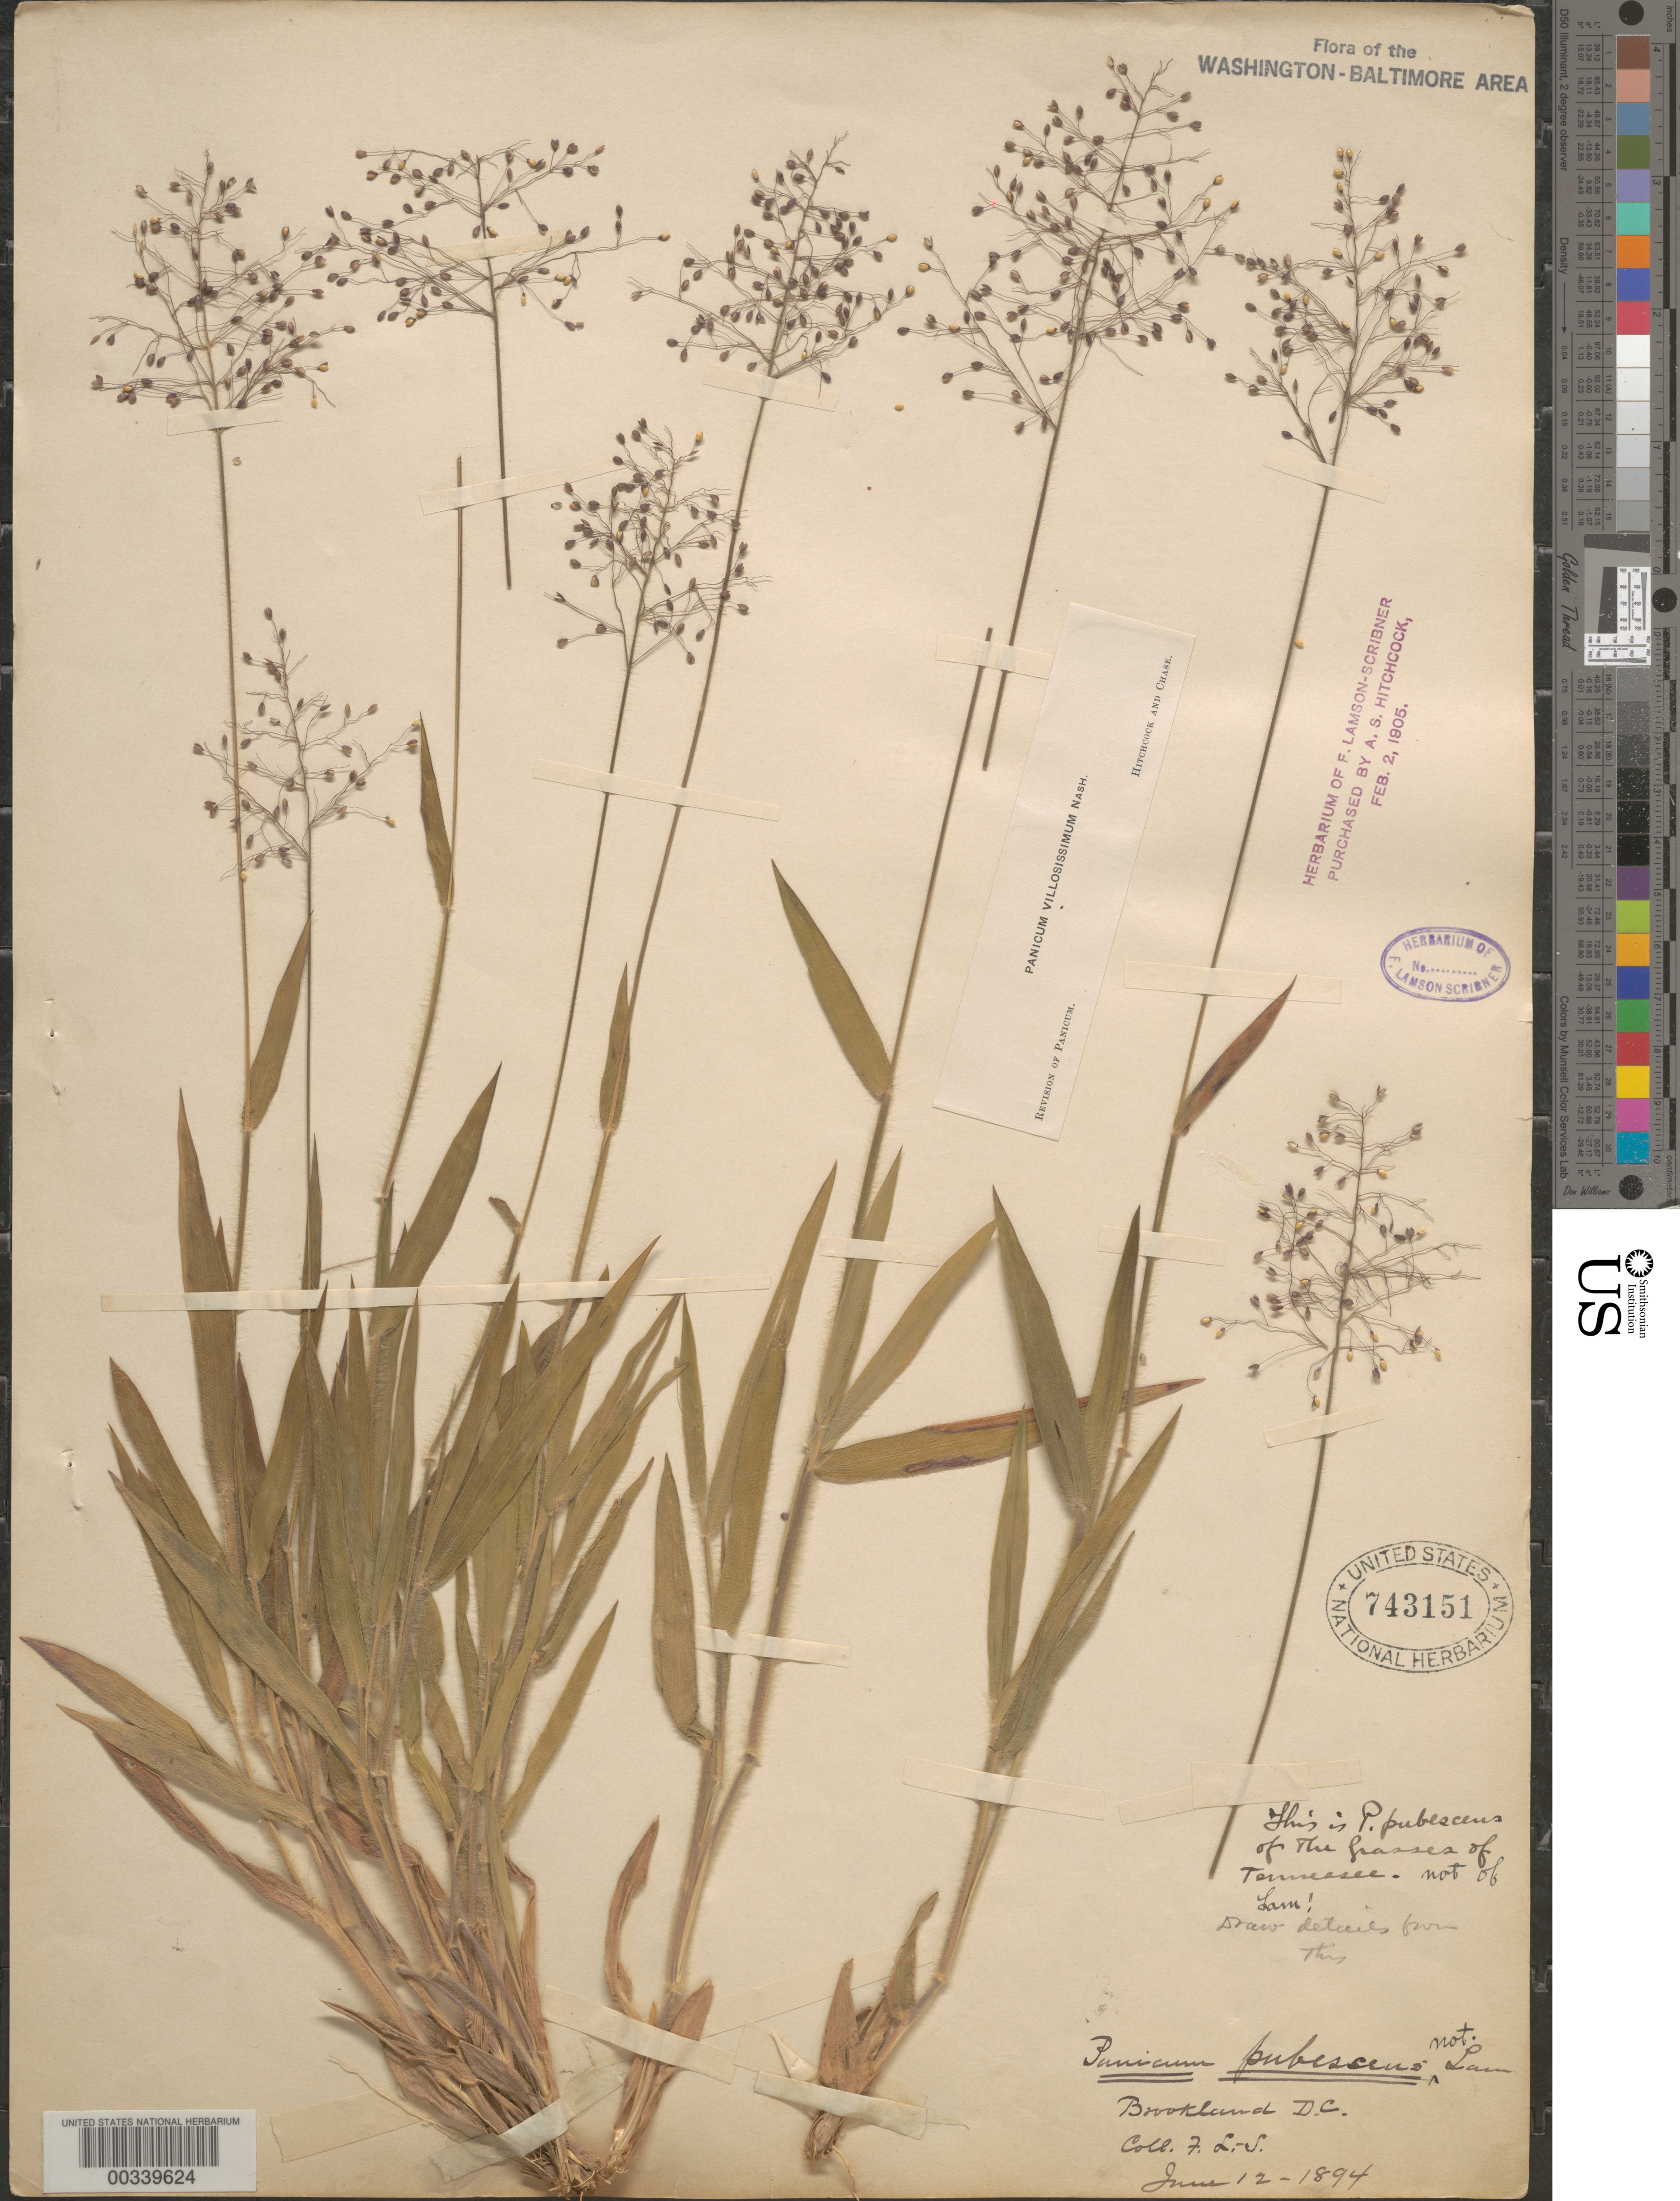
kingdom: Plantae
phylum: Tracheophyta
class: Liliopsida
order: Poales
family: Poaceae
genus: Dichanthelium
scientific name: Dichanthelium ovale subsp. villosissimum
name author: (Nash) Freckmann & Lelong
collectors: F. L. Scribner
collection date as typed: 12 Jun 1894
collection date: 1894-06-12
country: United States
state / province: District of Columbia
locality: Brookland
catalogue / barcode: US 743151